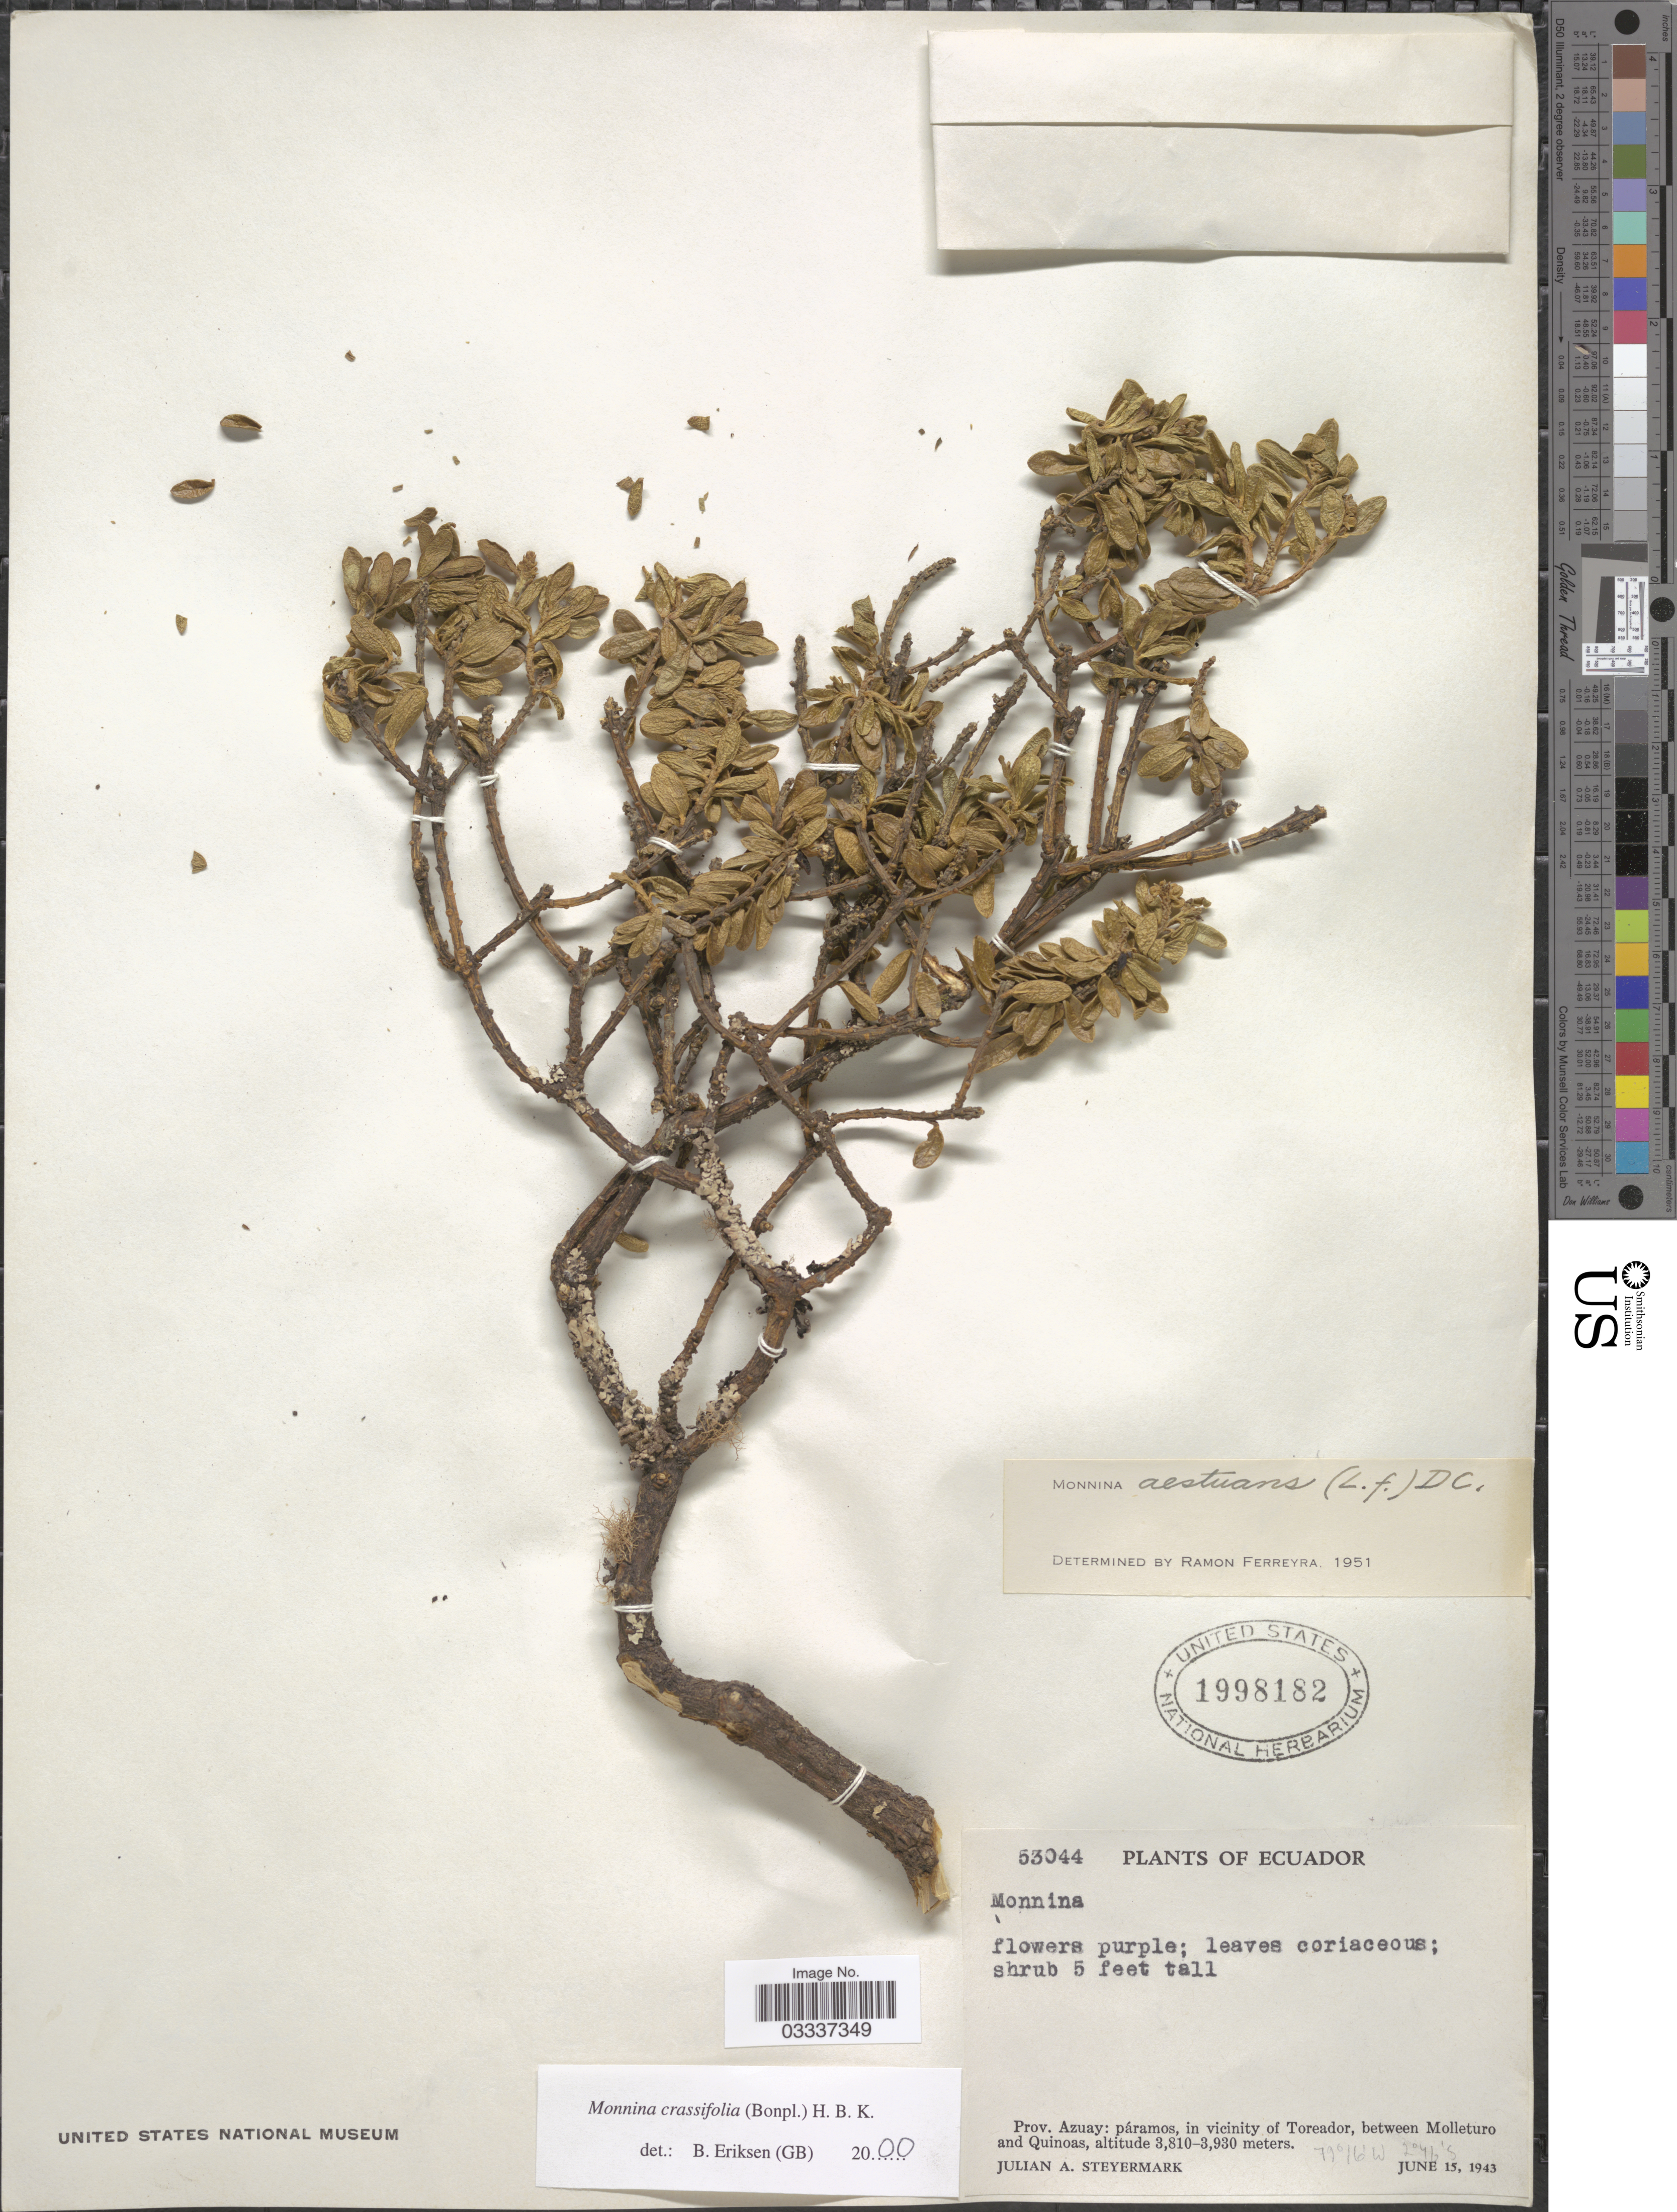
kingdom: Plantae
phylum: Tracheophyta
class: Magnoliopsida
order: Fabales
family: Polygalaceae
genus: Monnina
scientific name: Monnina crassifolia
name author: (Bonpl.) Kunth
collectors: J. Steyermark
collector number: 53044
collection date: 1943-06-15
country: Ecuador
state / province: Azuay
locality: Páramos, in vicinity of Toreador, between Molleturo and Quinoas.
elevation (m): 3810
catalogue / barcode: US 1998182